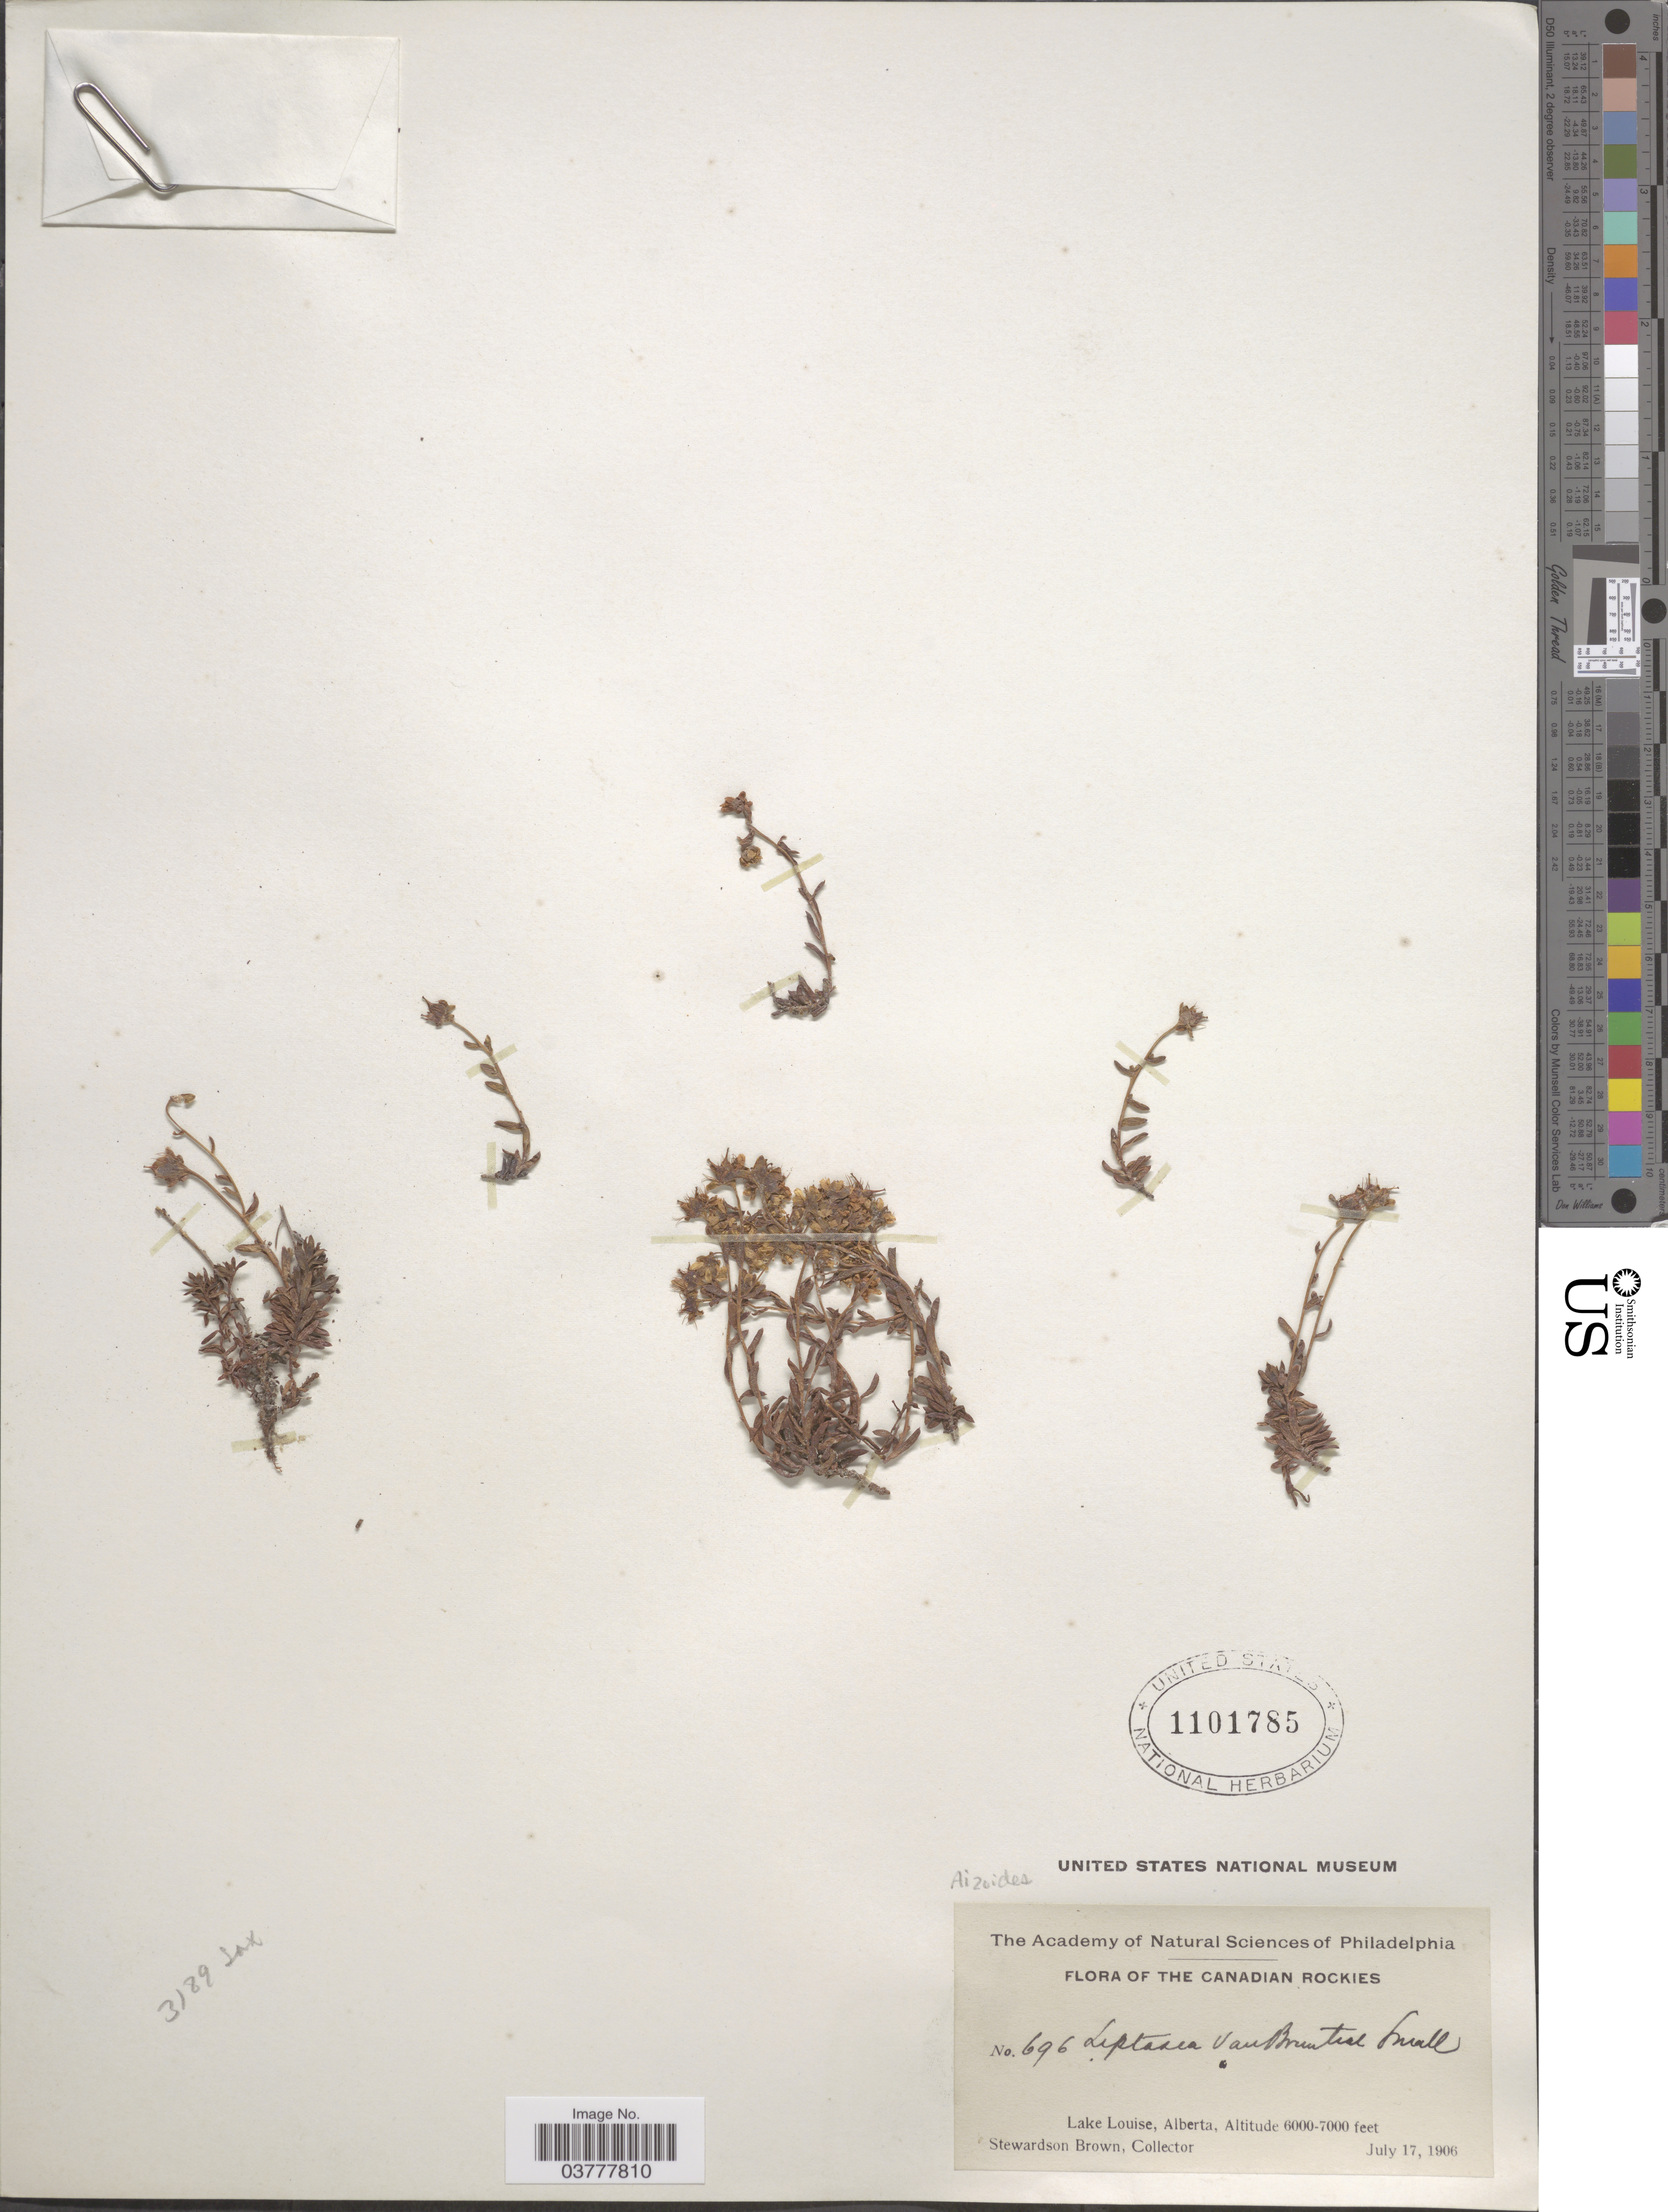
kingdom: Plantae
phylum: Tracheophyta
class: Magnoliopsida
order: Saxifragales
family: Saxifragaceae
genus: Saxifraga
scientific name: Saxifraga aizoides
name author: L.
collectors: S. Brown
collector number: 696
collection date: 1906-07-17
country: Canada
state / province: Alberta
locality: The Canadian Rockies, Lake Louise.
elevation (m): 1829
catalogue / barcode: US 1101785